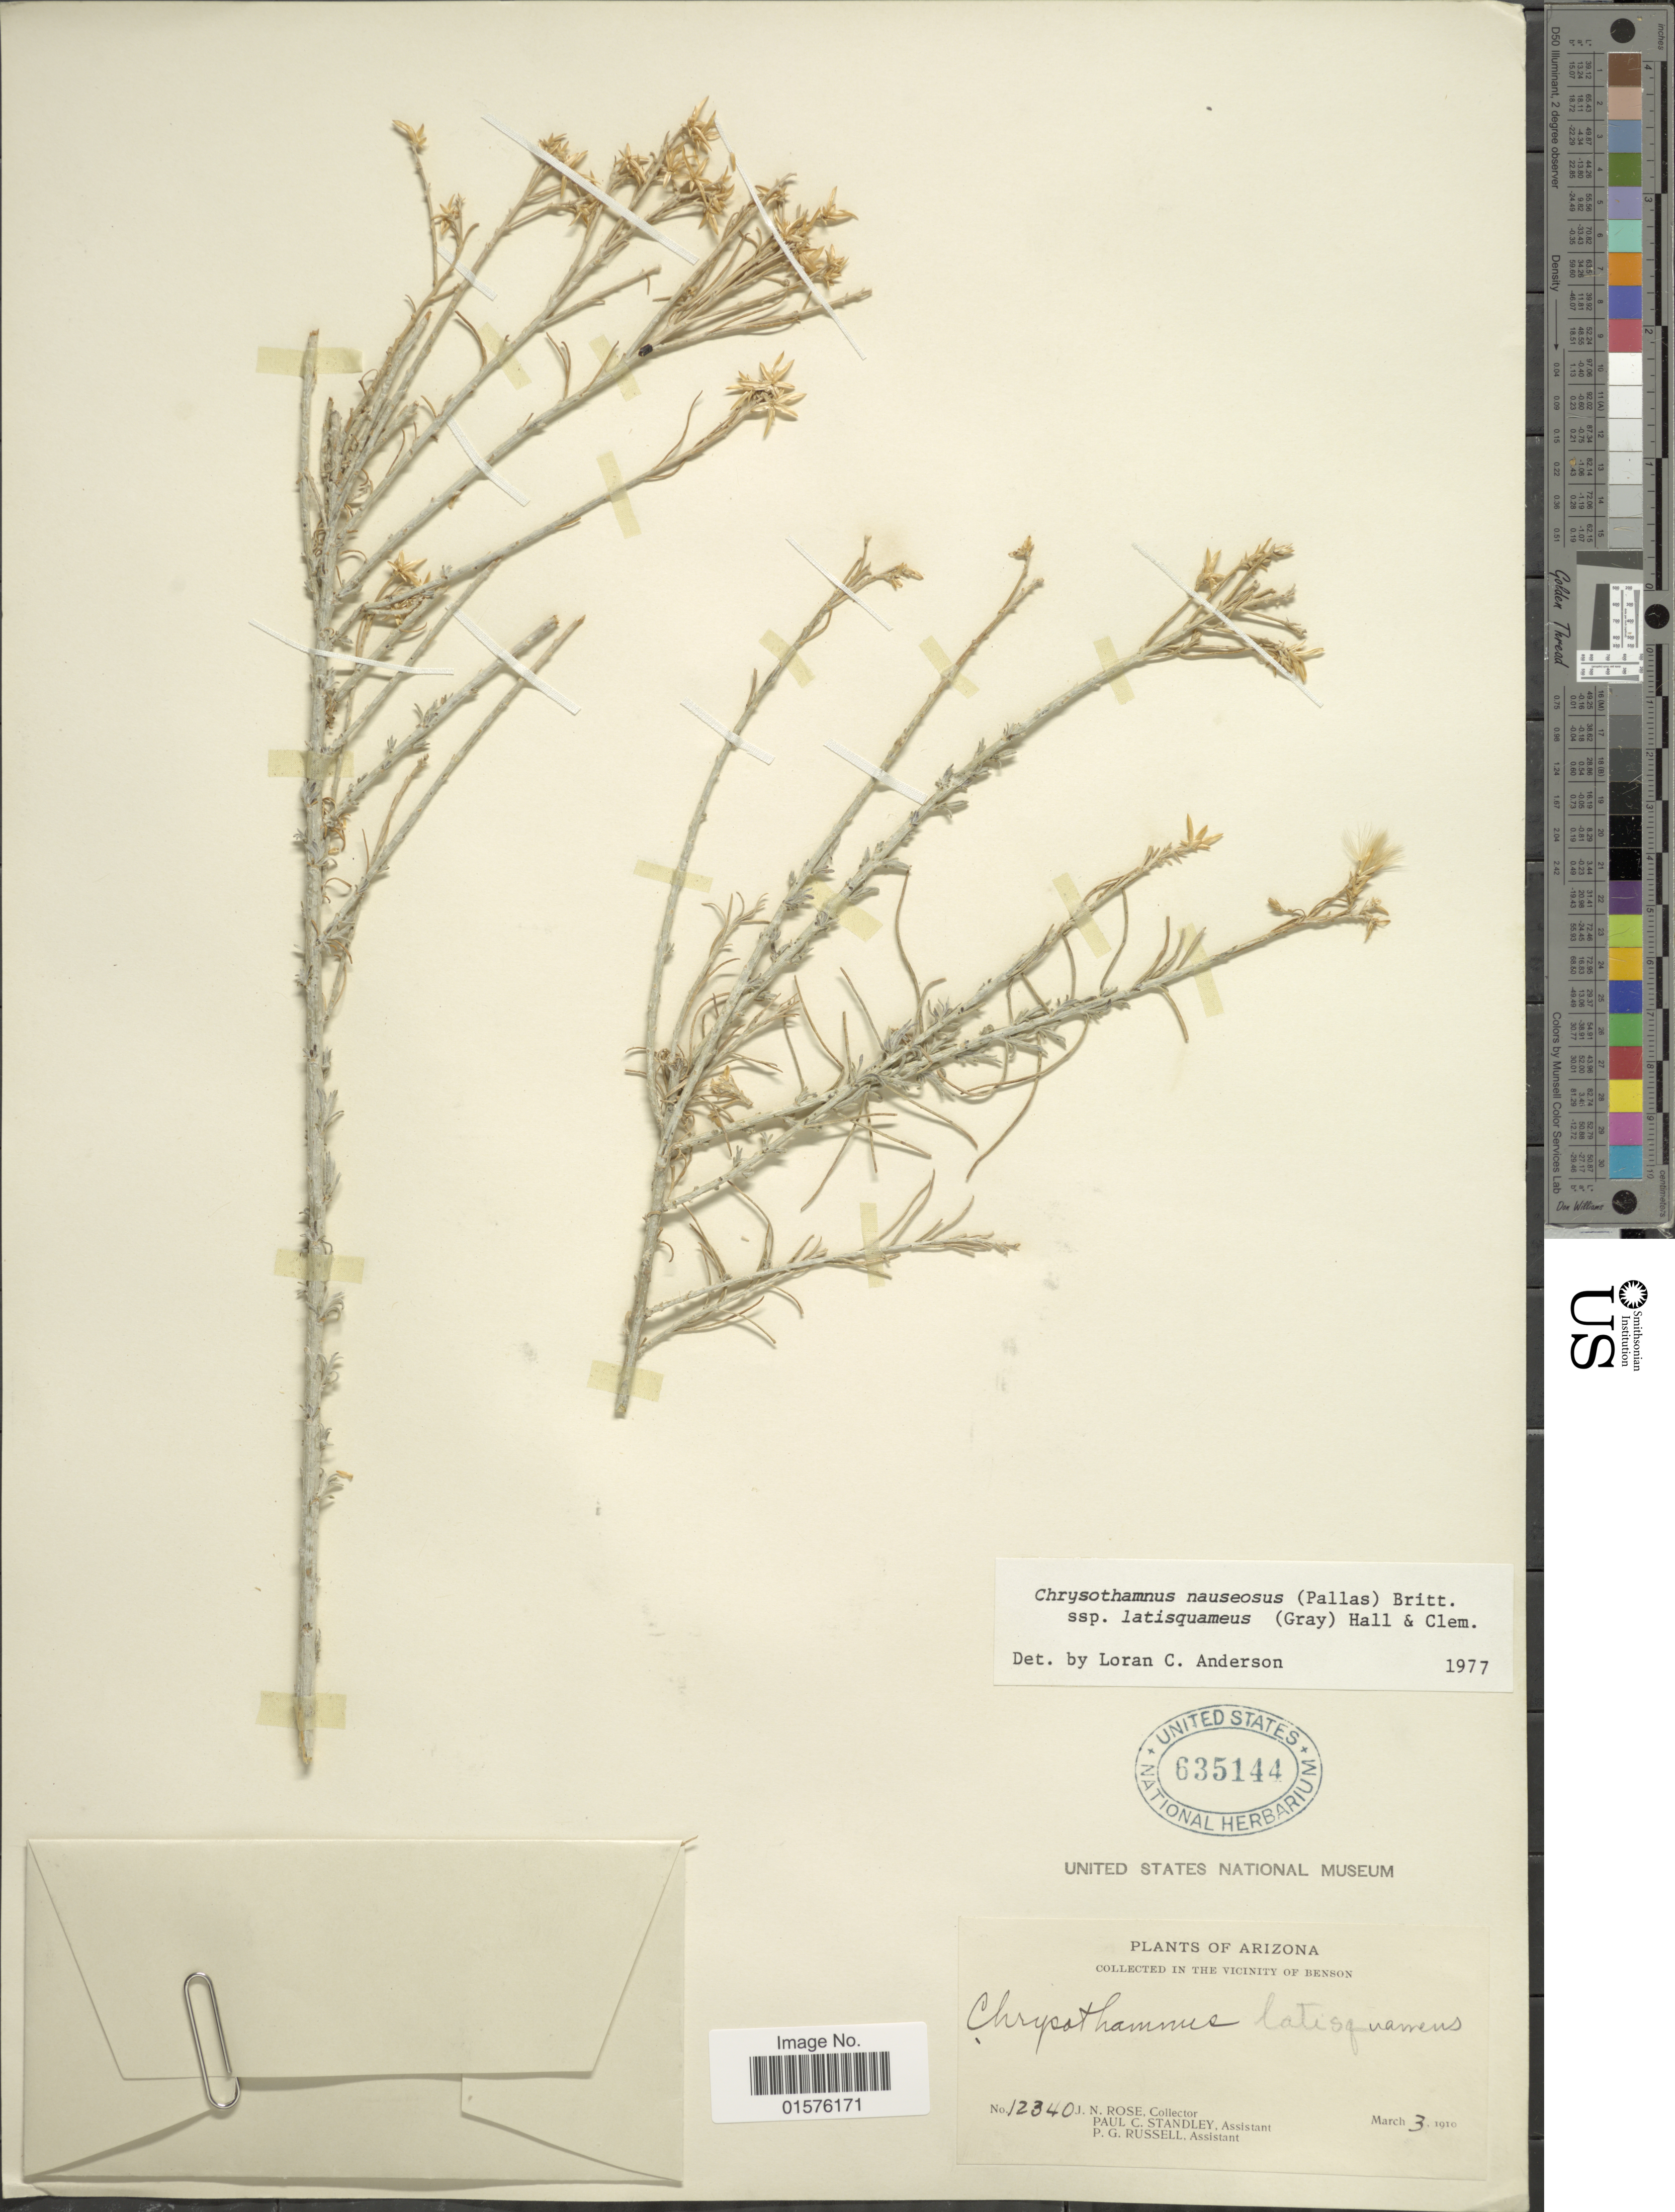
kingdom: Plantae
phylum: Tracheophyta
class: Magnoliopsida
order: Asterales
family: Asteraceae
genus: Ericameria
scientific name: Ericameria nauseosa var. latisquamea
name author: (A. Gray) G.L. Nesom & G.I. Baird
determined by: Urbatsch, Lowell E., Curator (LSU), Louisiana State University (UNITED STATES)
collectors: J. N. Rose, P. C. Standley & P. G. Russell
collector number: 12340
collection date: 1910-03-03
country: United States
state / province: Arizona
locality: In the vicinity of Benson.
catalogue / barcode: US 635144